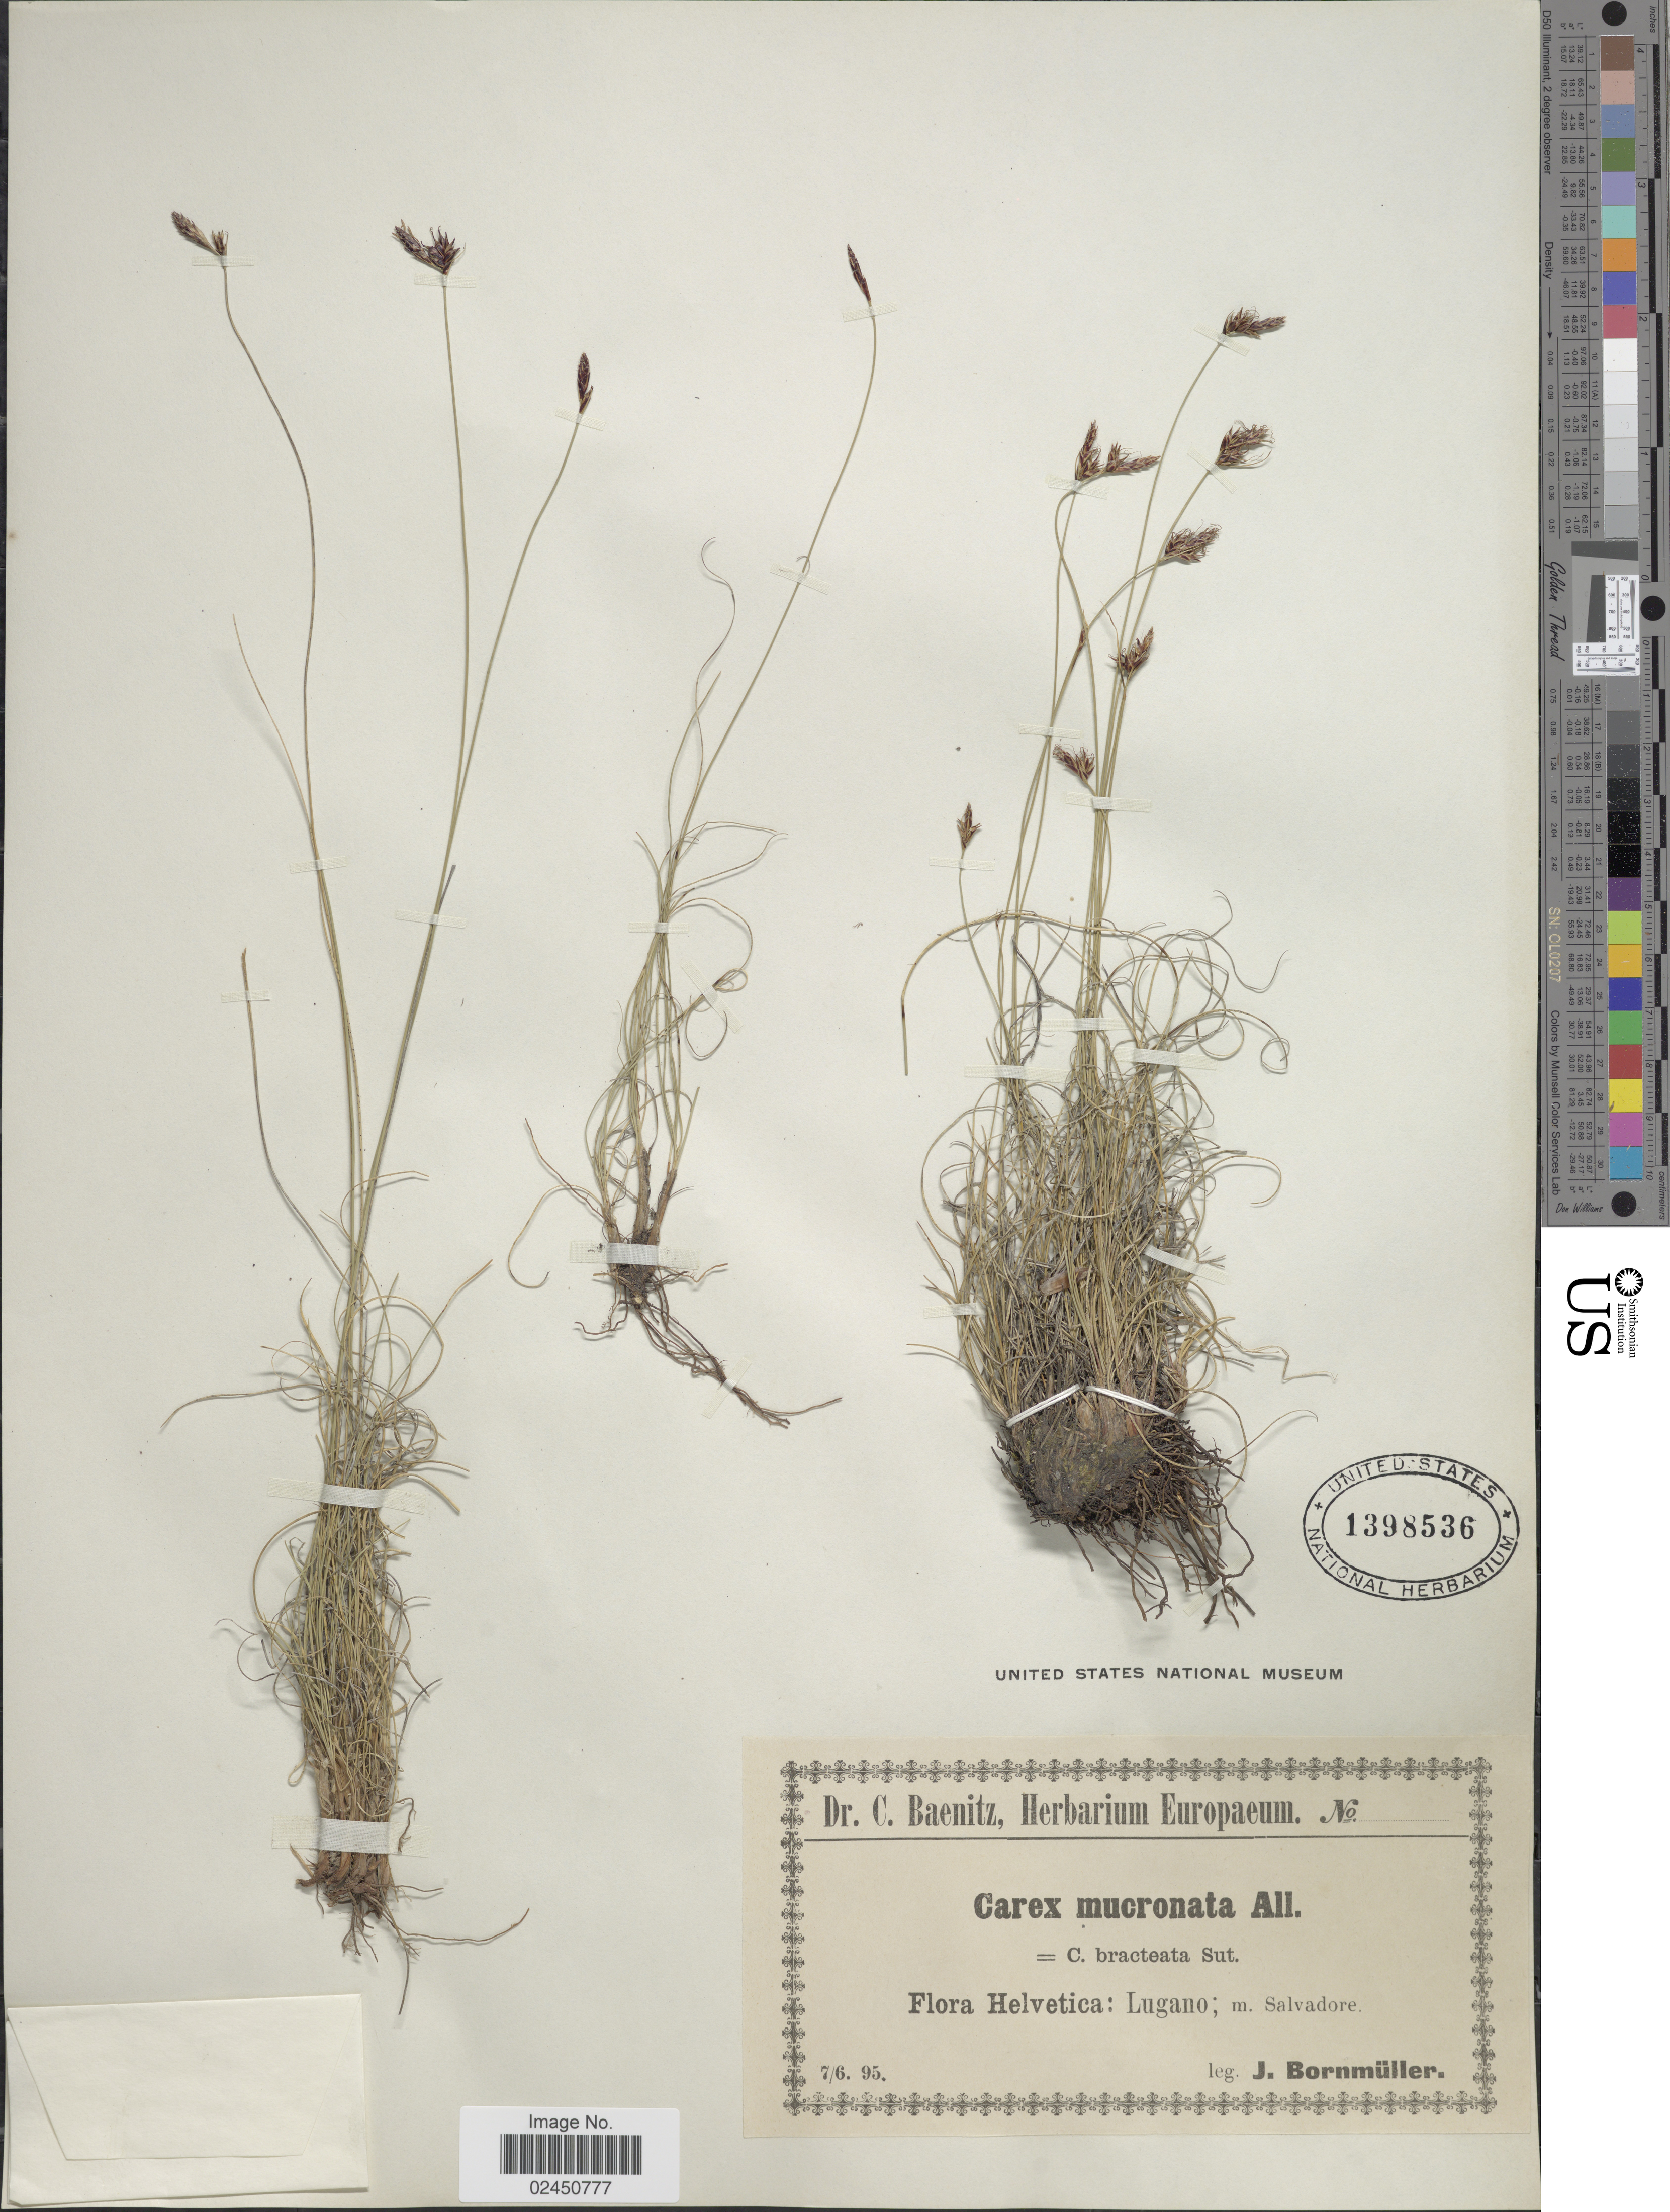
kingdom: Plantae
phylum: Tracheophyta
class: Liliopsida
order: Poales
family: Cyperaceae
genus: Carex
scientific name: Carex mucronata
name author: All.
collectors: J. Bornmüller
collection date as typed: Transcribed d/m/y: 7/6/95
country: Switzerland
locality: Helvetica, Lugano, m. Salvadore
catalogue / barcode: US 1398536